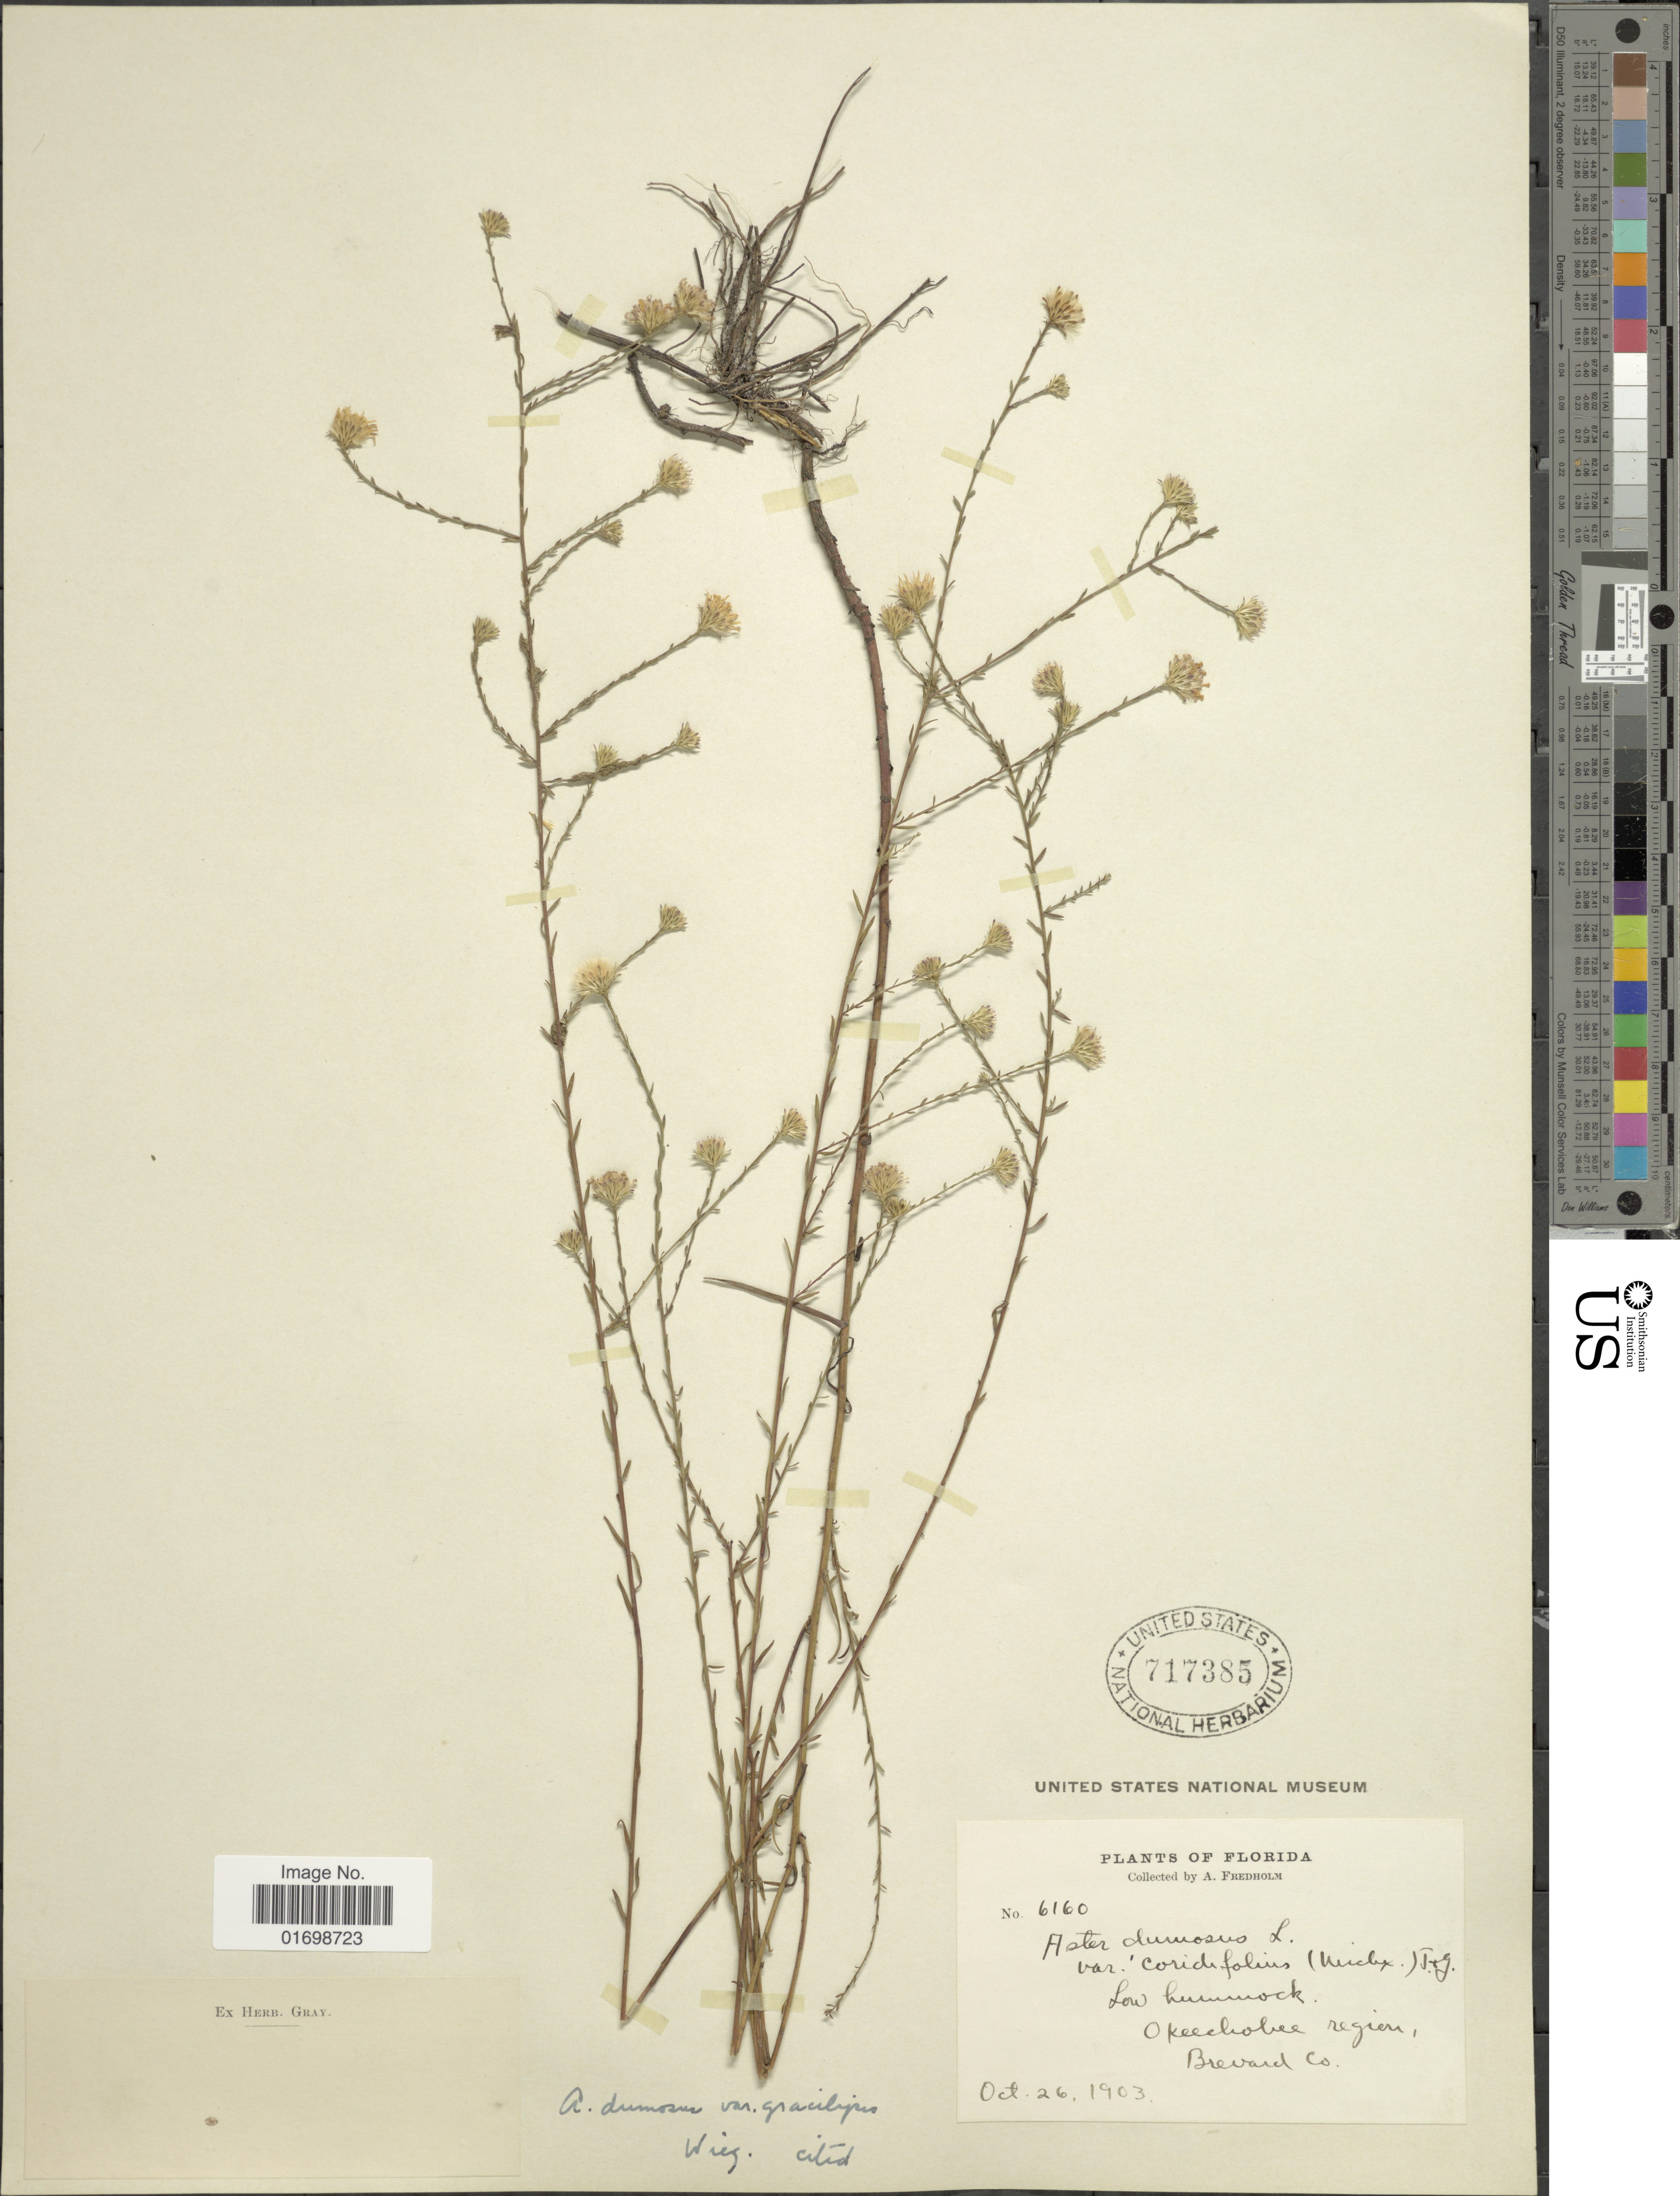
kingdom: Plantae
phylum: Tracheophyta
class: Magnoliopsida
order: Asterales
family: Asteraceae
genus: Symphyotrichum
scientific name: Symphyotrichum dumosum var. gracilipes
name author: (Wiegand) G.L. Nesom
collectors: A. Fredholm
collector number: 6160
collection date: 1903-10-26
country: United States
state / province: Florida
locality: Okeechobee region, Brevard Co.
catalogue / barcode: US 717385